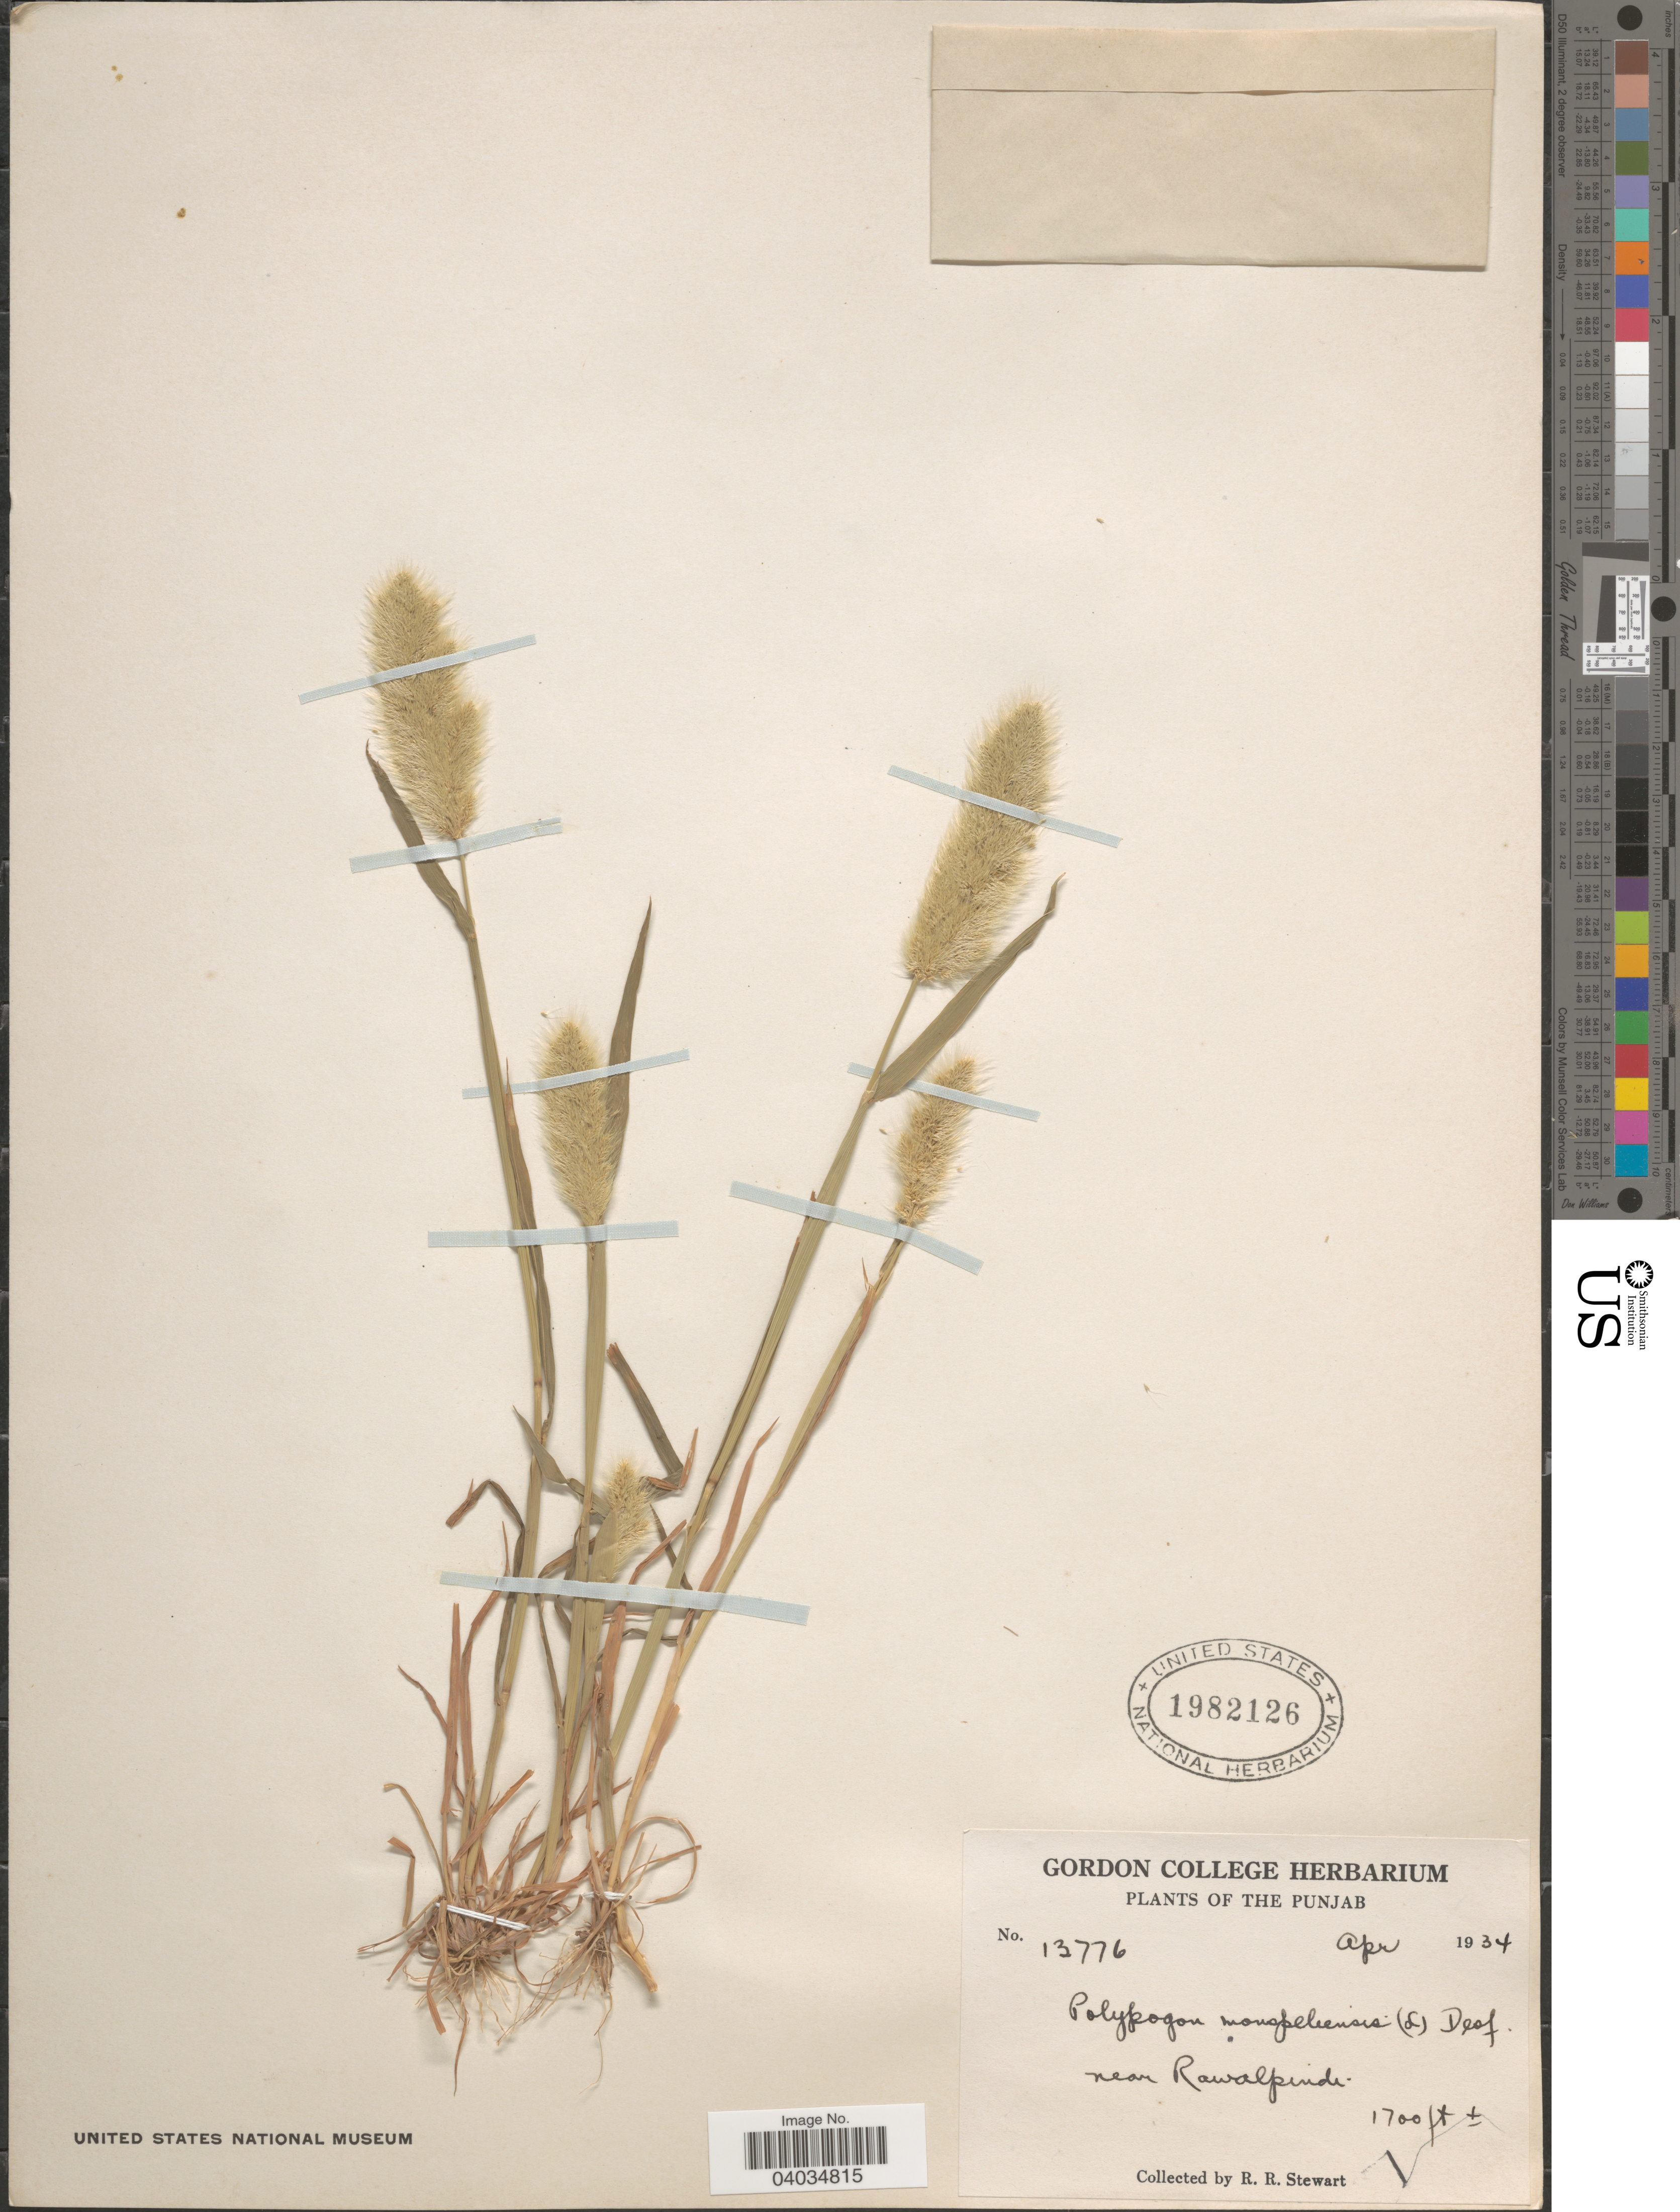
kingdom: Plantae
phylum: Tracheophyta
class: Liliopsida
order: Poales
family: Poaceae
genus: Polypogon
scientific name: Polypogon monspeliensis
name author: (L.) Desf.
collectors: R. Stewart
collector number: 13776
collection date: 1934-04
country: Pakistan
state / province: Punjab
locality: Near Rawalpindi.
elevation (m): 518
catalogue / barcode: US 1982126